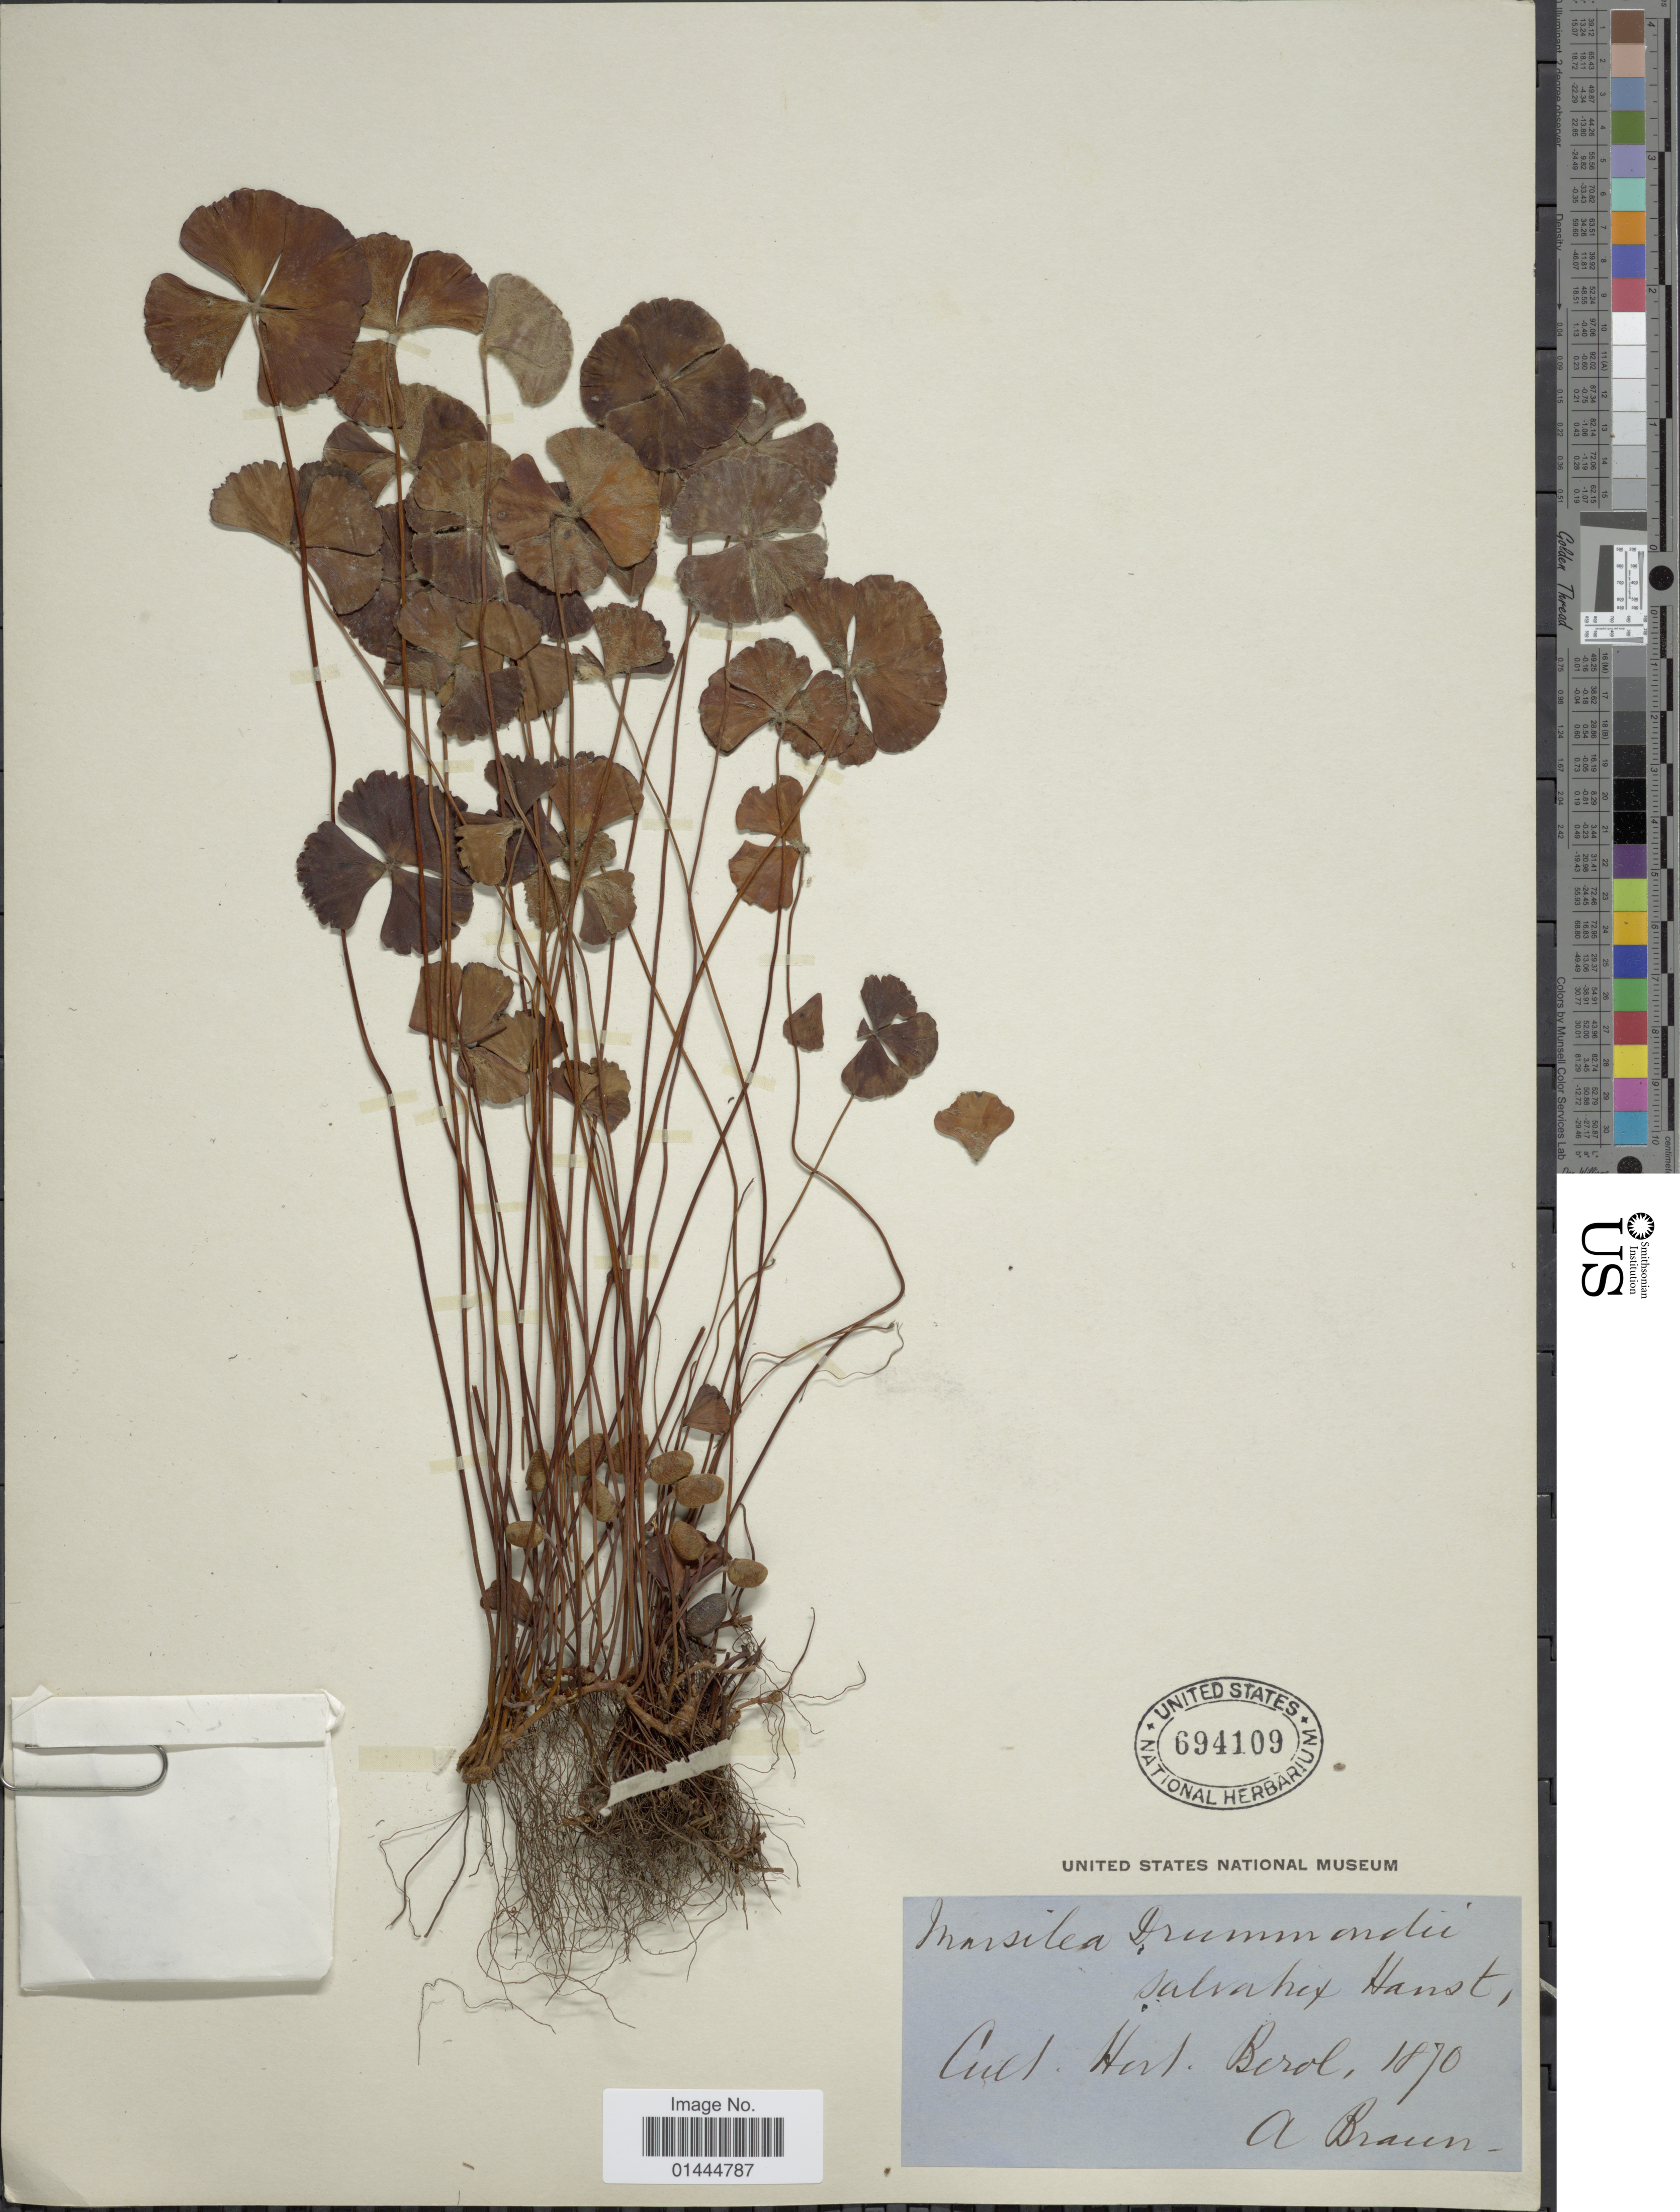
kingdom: Plantae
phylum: Tracheophyta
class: Polypodiopsida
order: Salviniales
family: Marsileaceae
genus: Marsilea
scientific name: Marsilea drummondii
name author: A. Braun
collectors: A. Braun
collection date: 1870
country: Germany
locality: In horto Berolinensi cultae.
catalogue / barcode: US 694109